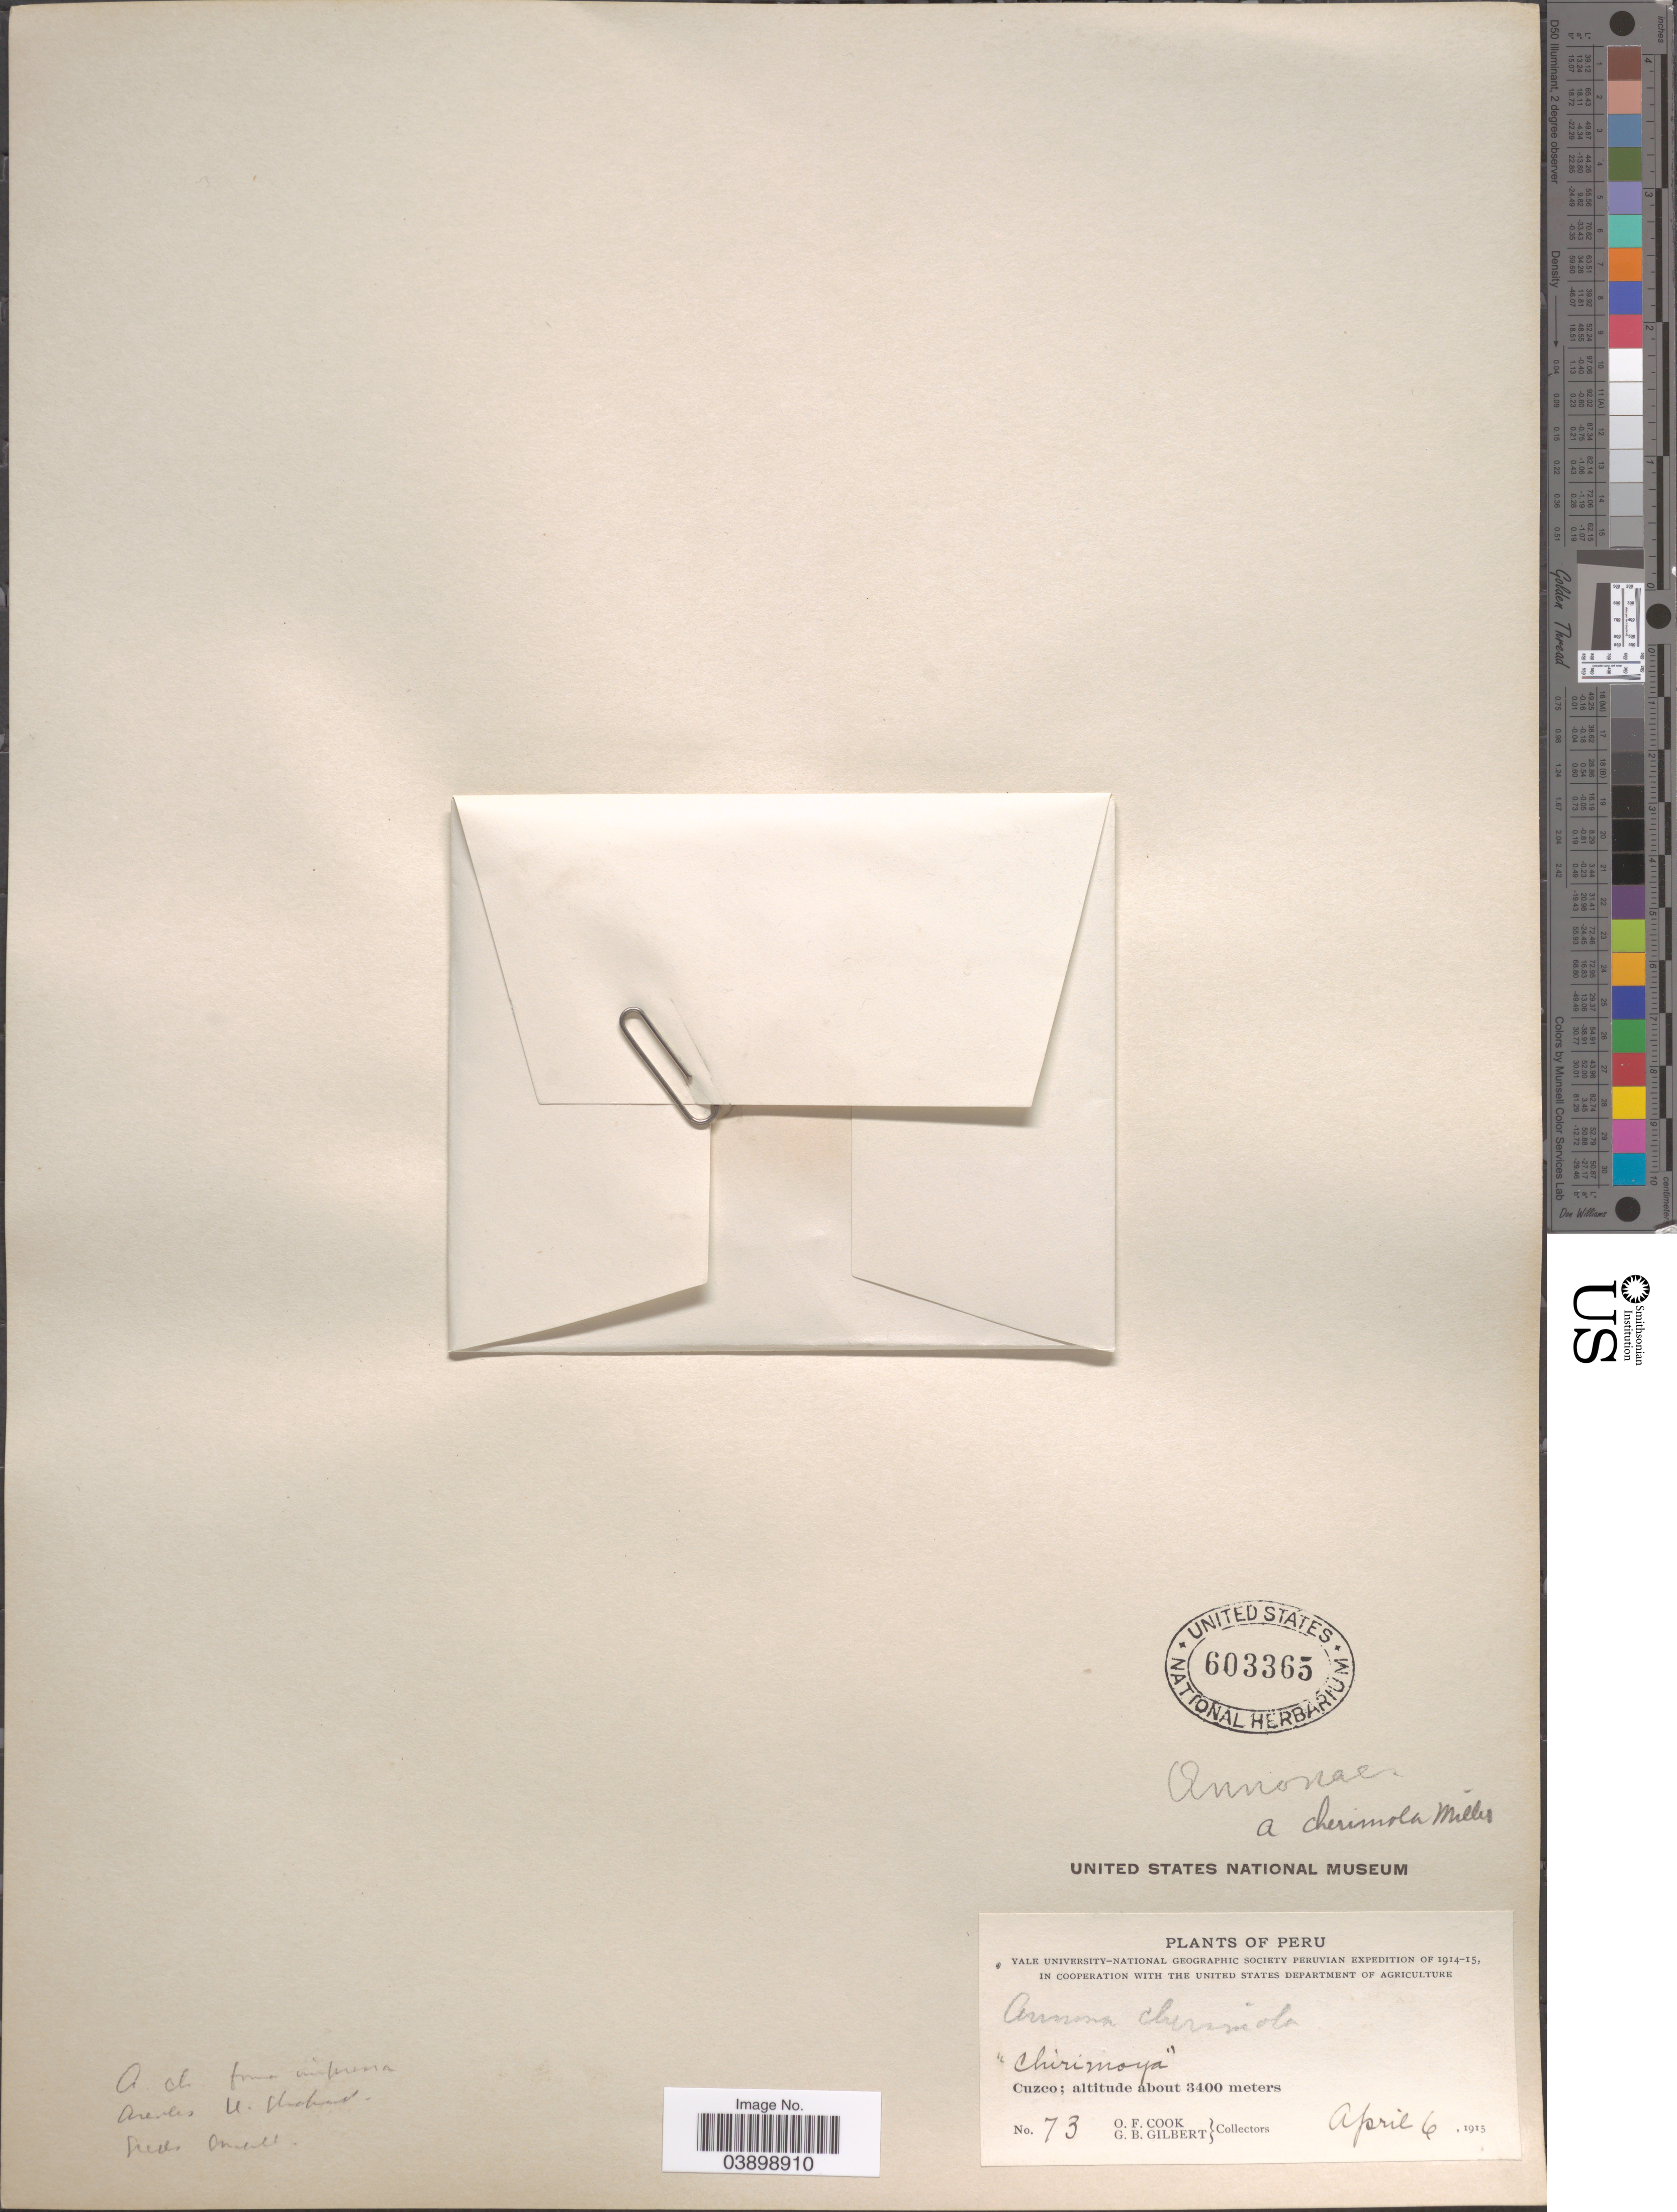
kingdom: Plantae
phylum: Tracheophyta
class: Magnoliopsida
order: Magnoliales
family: Annonaceae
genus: Annona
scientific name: Annona cherimola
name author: Mill.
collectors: O. F. Cook & G. B. Gilbert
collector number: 73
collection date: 1915-04-06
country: Peru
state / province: Cusco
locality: Cuzco.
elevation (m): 3400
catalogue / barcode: US 603365